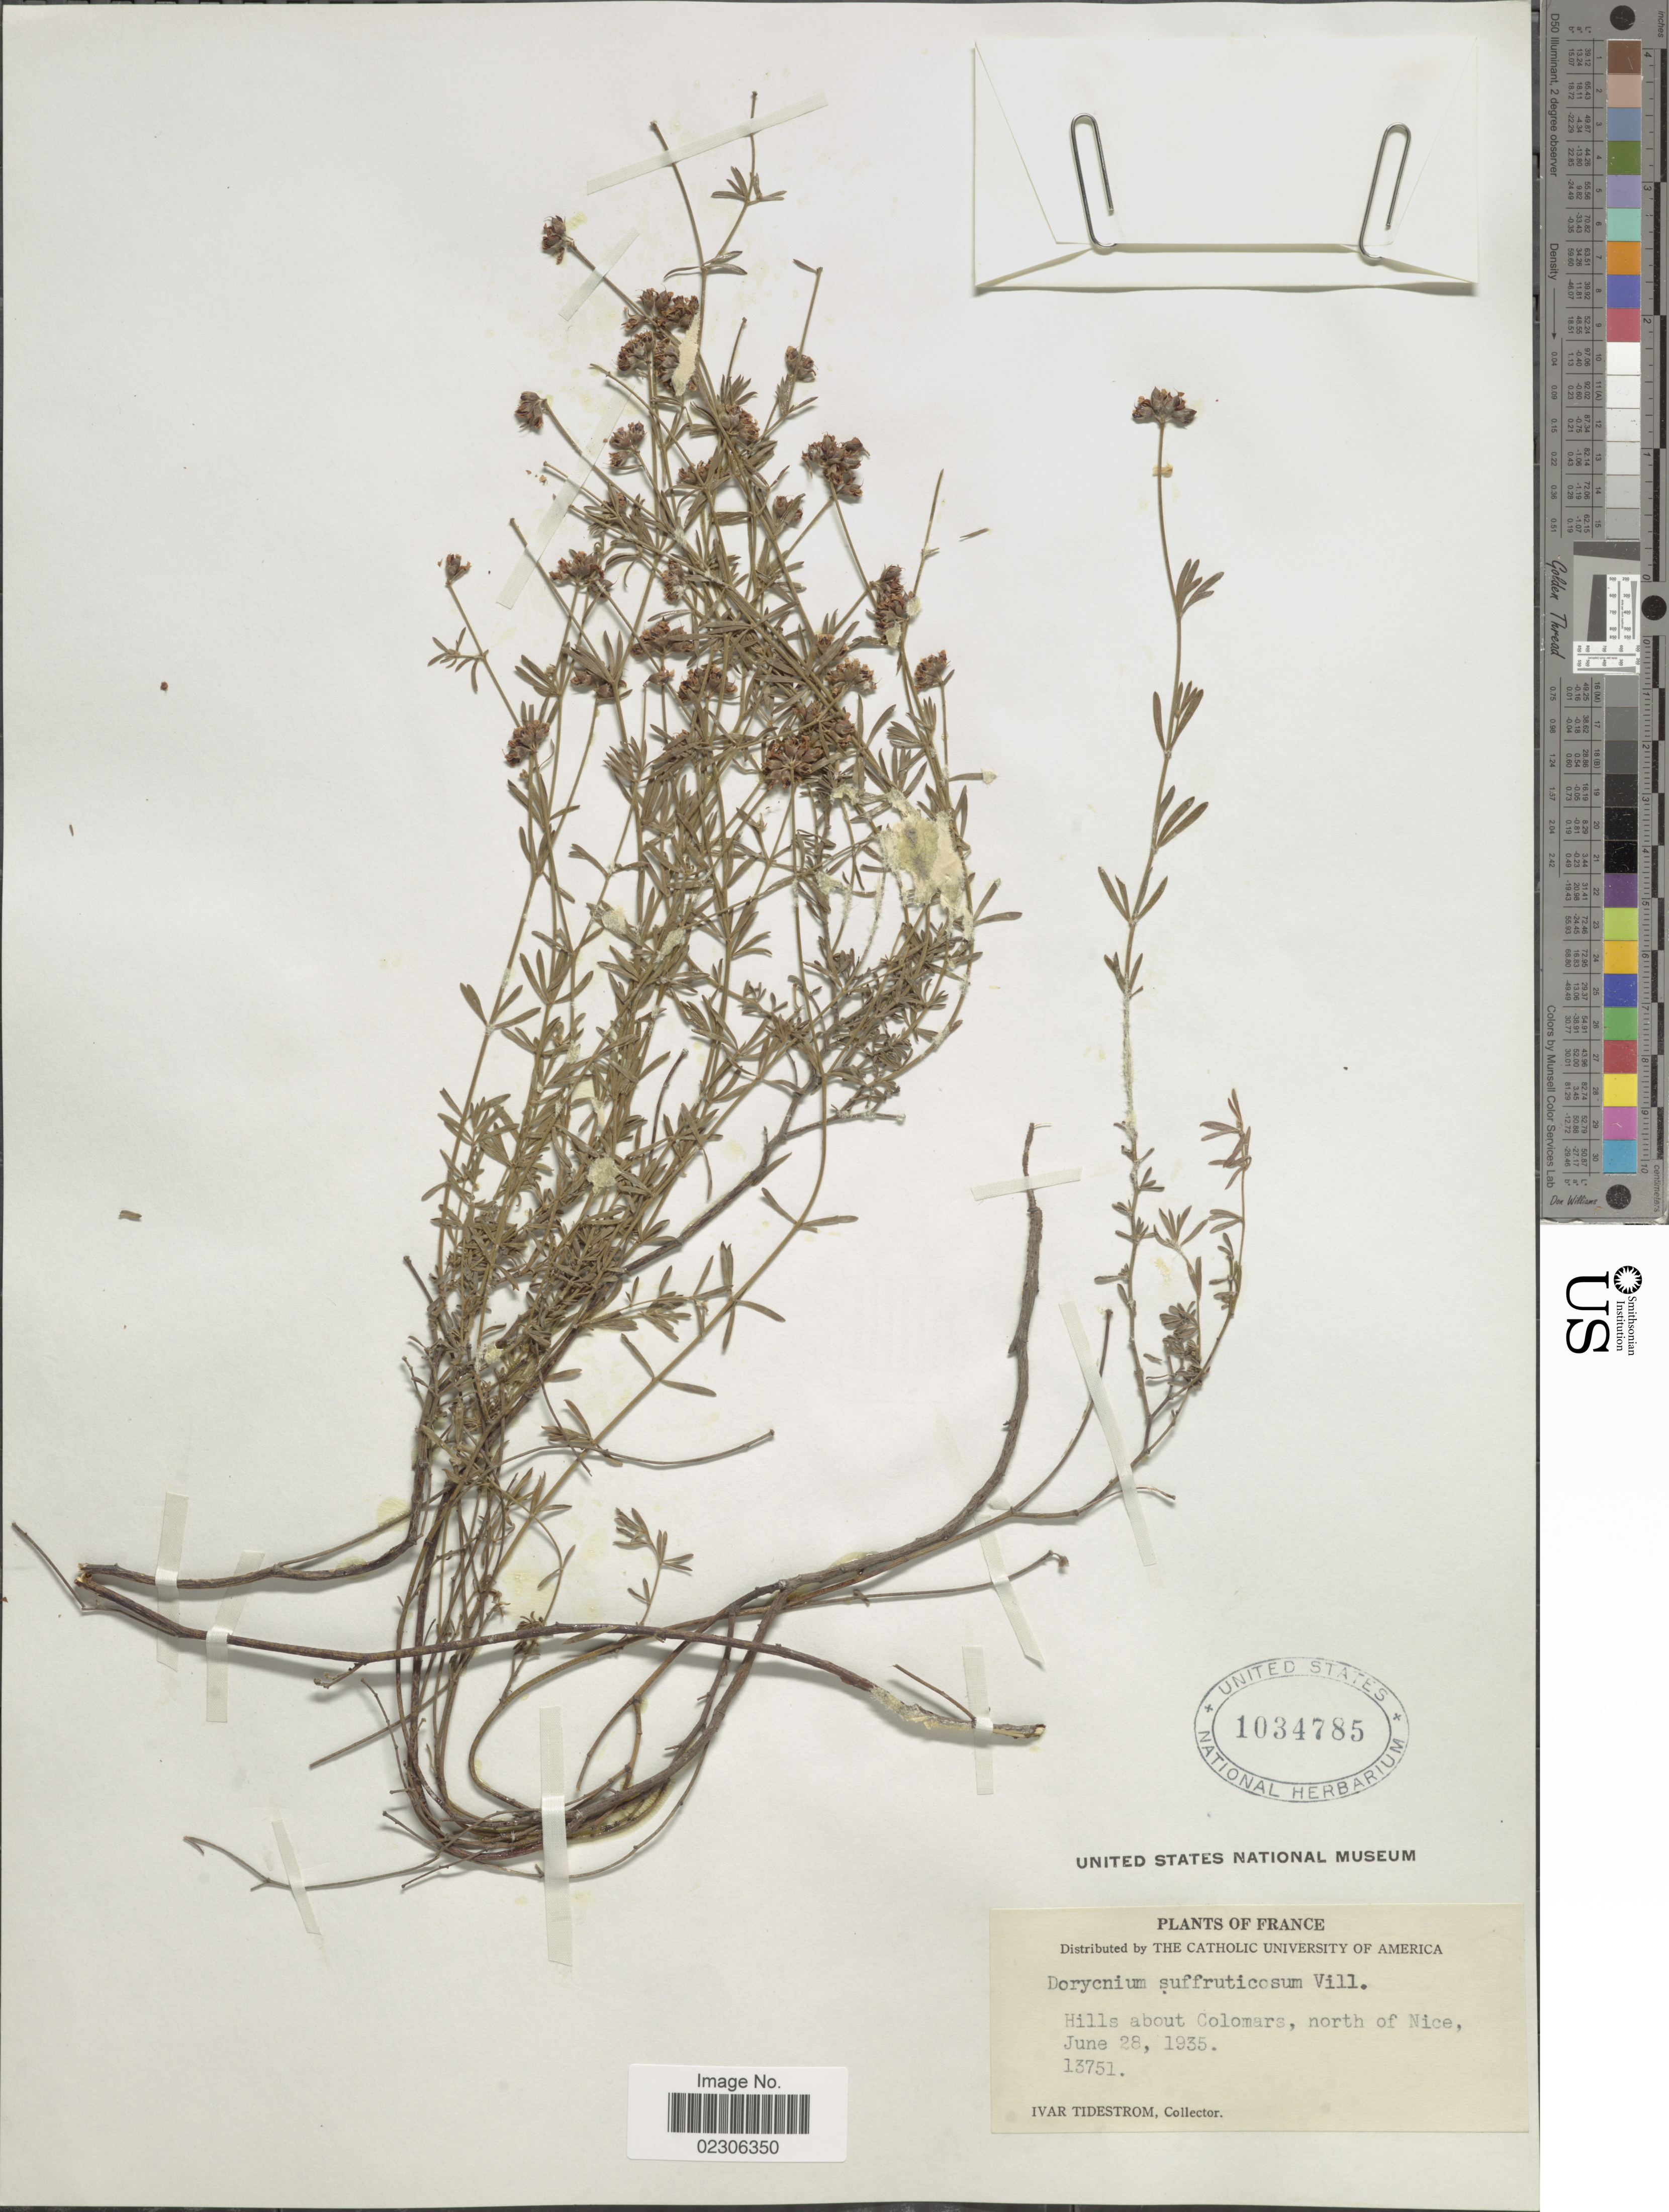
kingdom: Plantae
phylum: Tracheophyta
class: Magnoliopsida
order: Fabales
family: Fabaceae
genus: Dorycnium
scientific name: Dorycnium suffruticosum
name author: Vill.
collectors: I. F. Tidestrom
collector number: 13751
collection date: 1935-06-28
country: France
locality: Hills about Colomars, north of Nice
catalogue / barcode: US 1034785